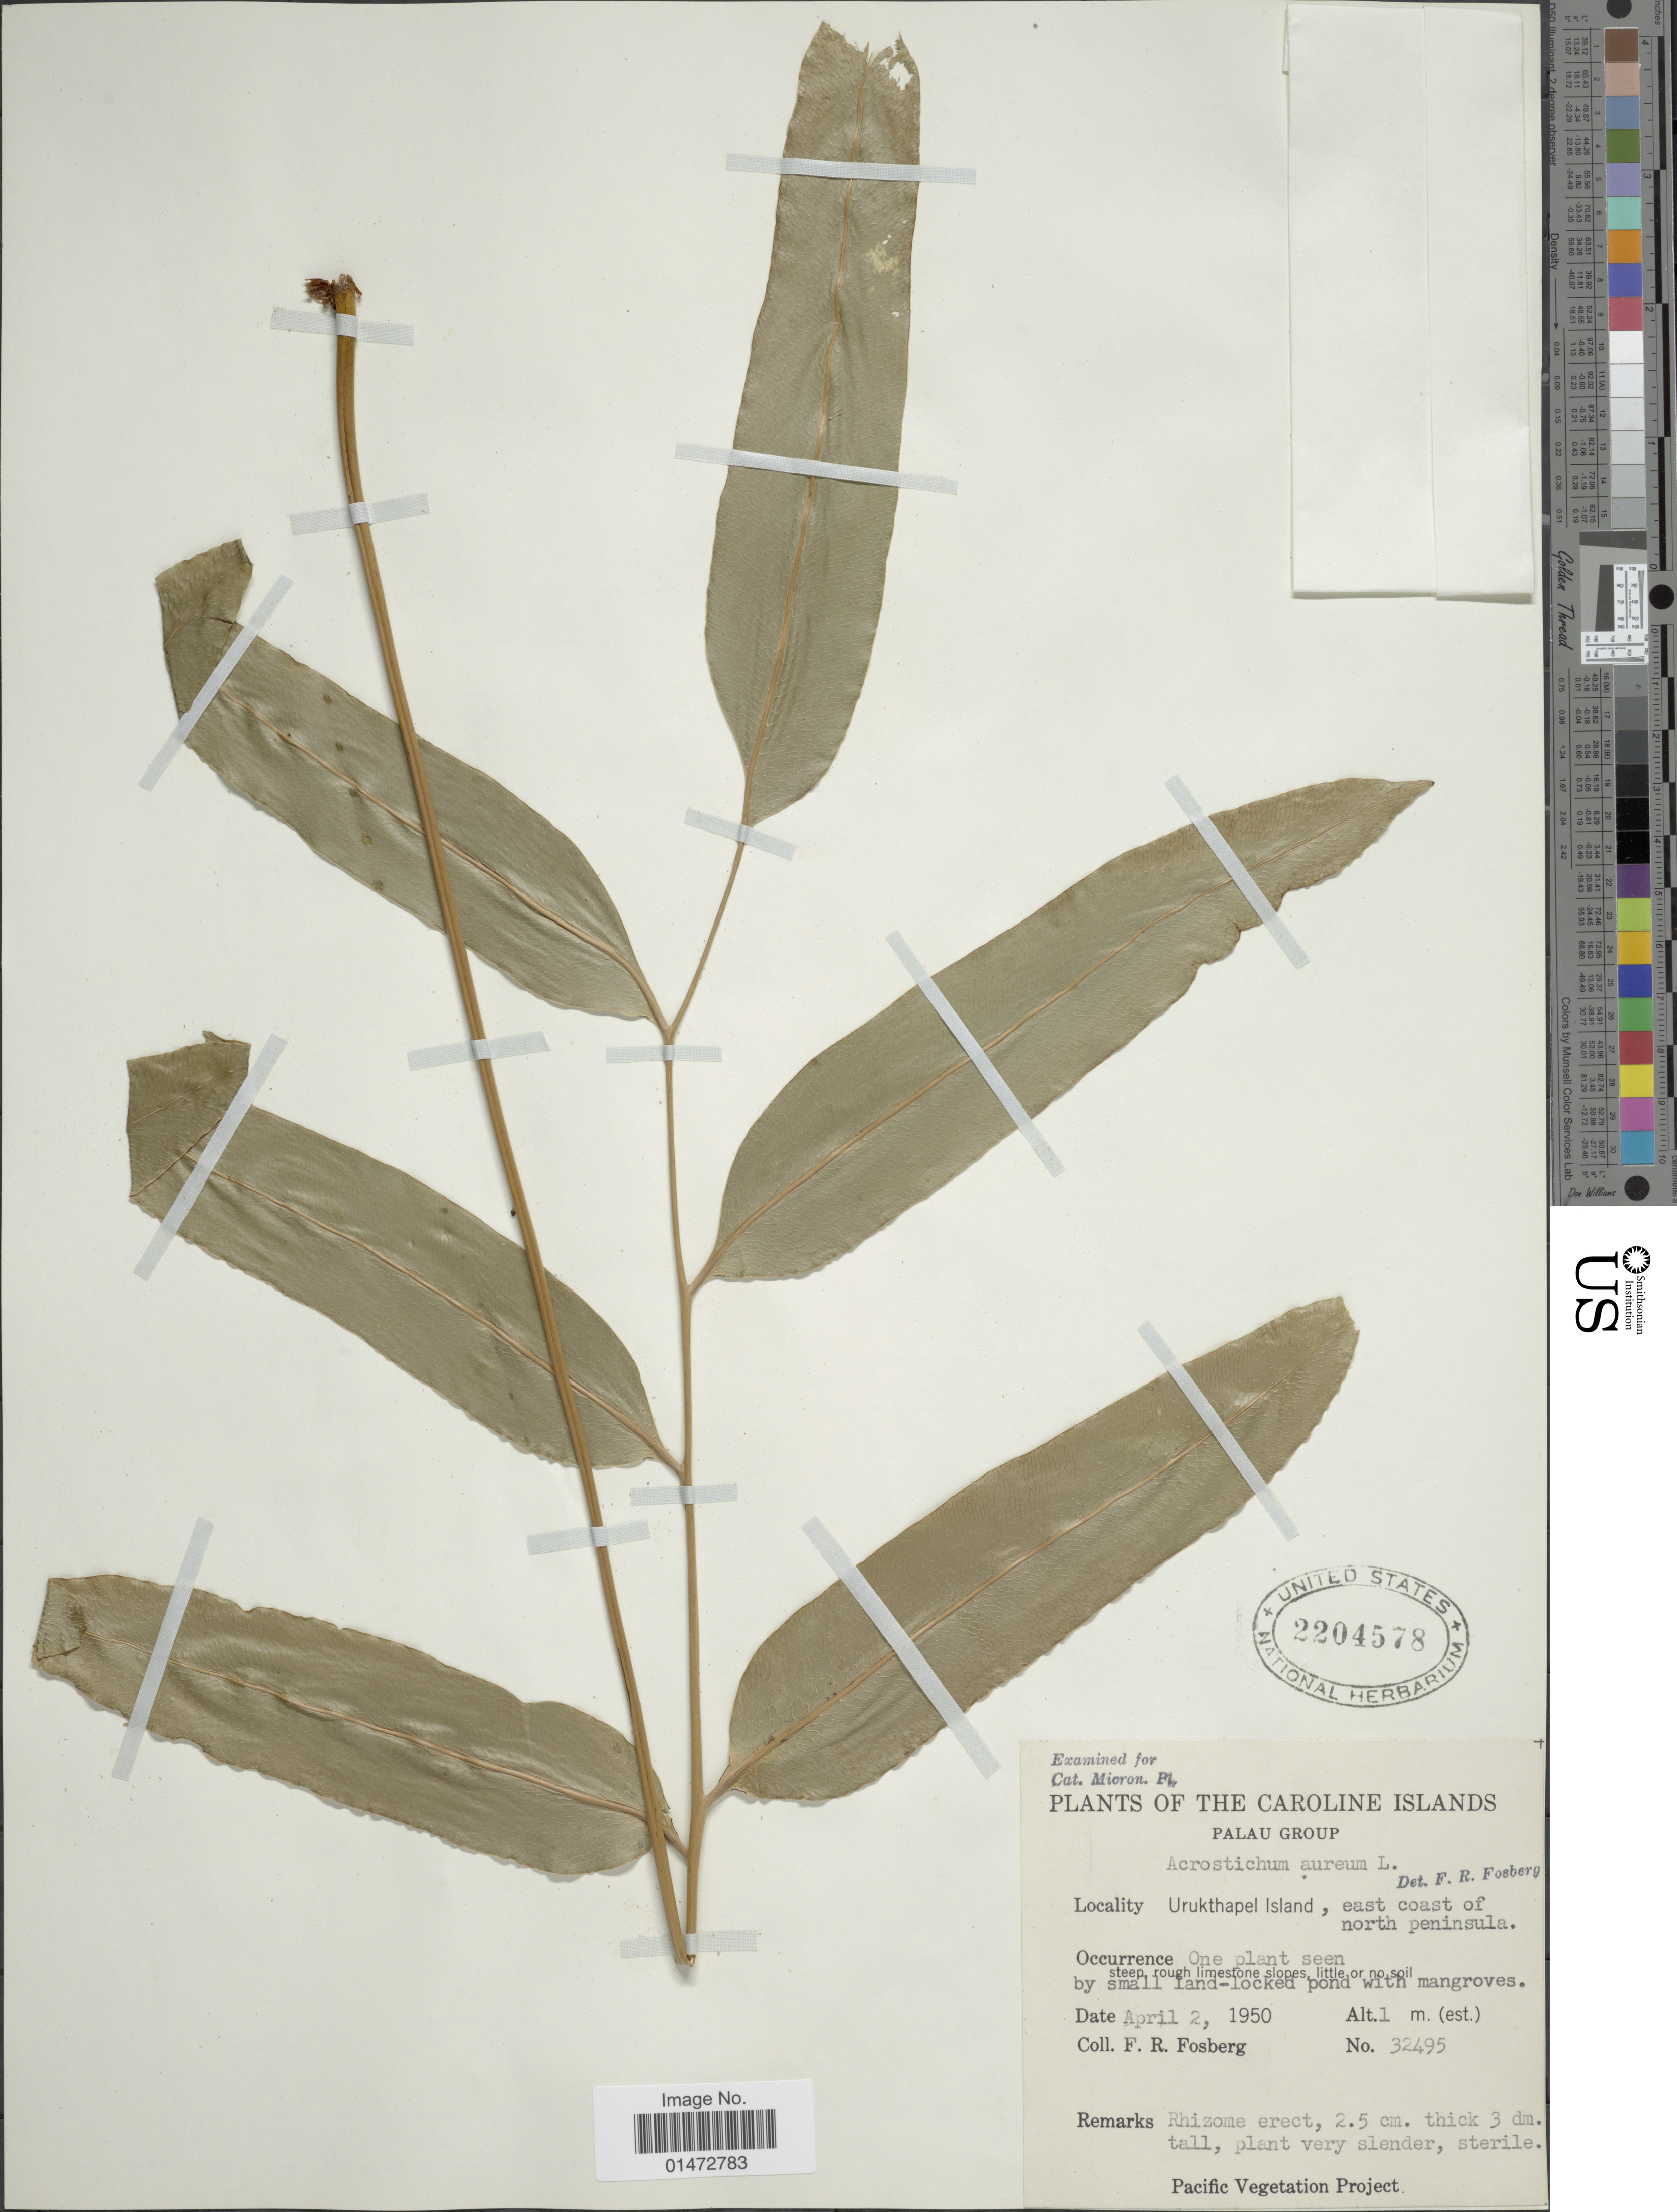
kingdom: Plantae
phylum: Tracheophyta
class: Polypodiopsida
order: Polypodiales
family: Pteridaceae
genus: Acrostichum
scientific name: Acrostichum aureum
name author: L.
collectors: F. R. Fosberg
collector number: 32495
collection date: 1950-04-02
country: Palau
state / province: Koror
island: Ngeruktabel [Urukthapel]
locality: Palau Group. Urukthapel Island, east coast of north peninsula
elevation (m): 1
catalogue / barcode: US 2204578